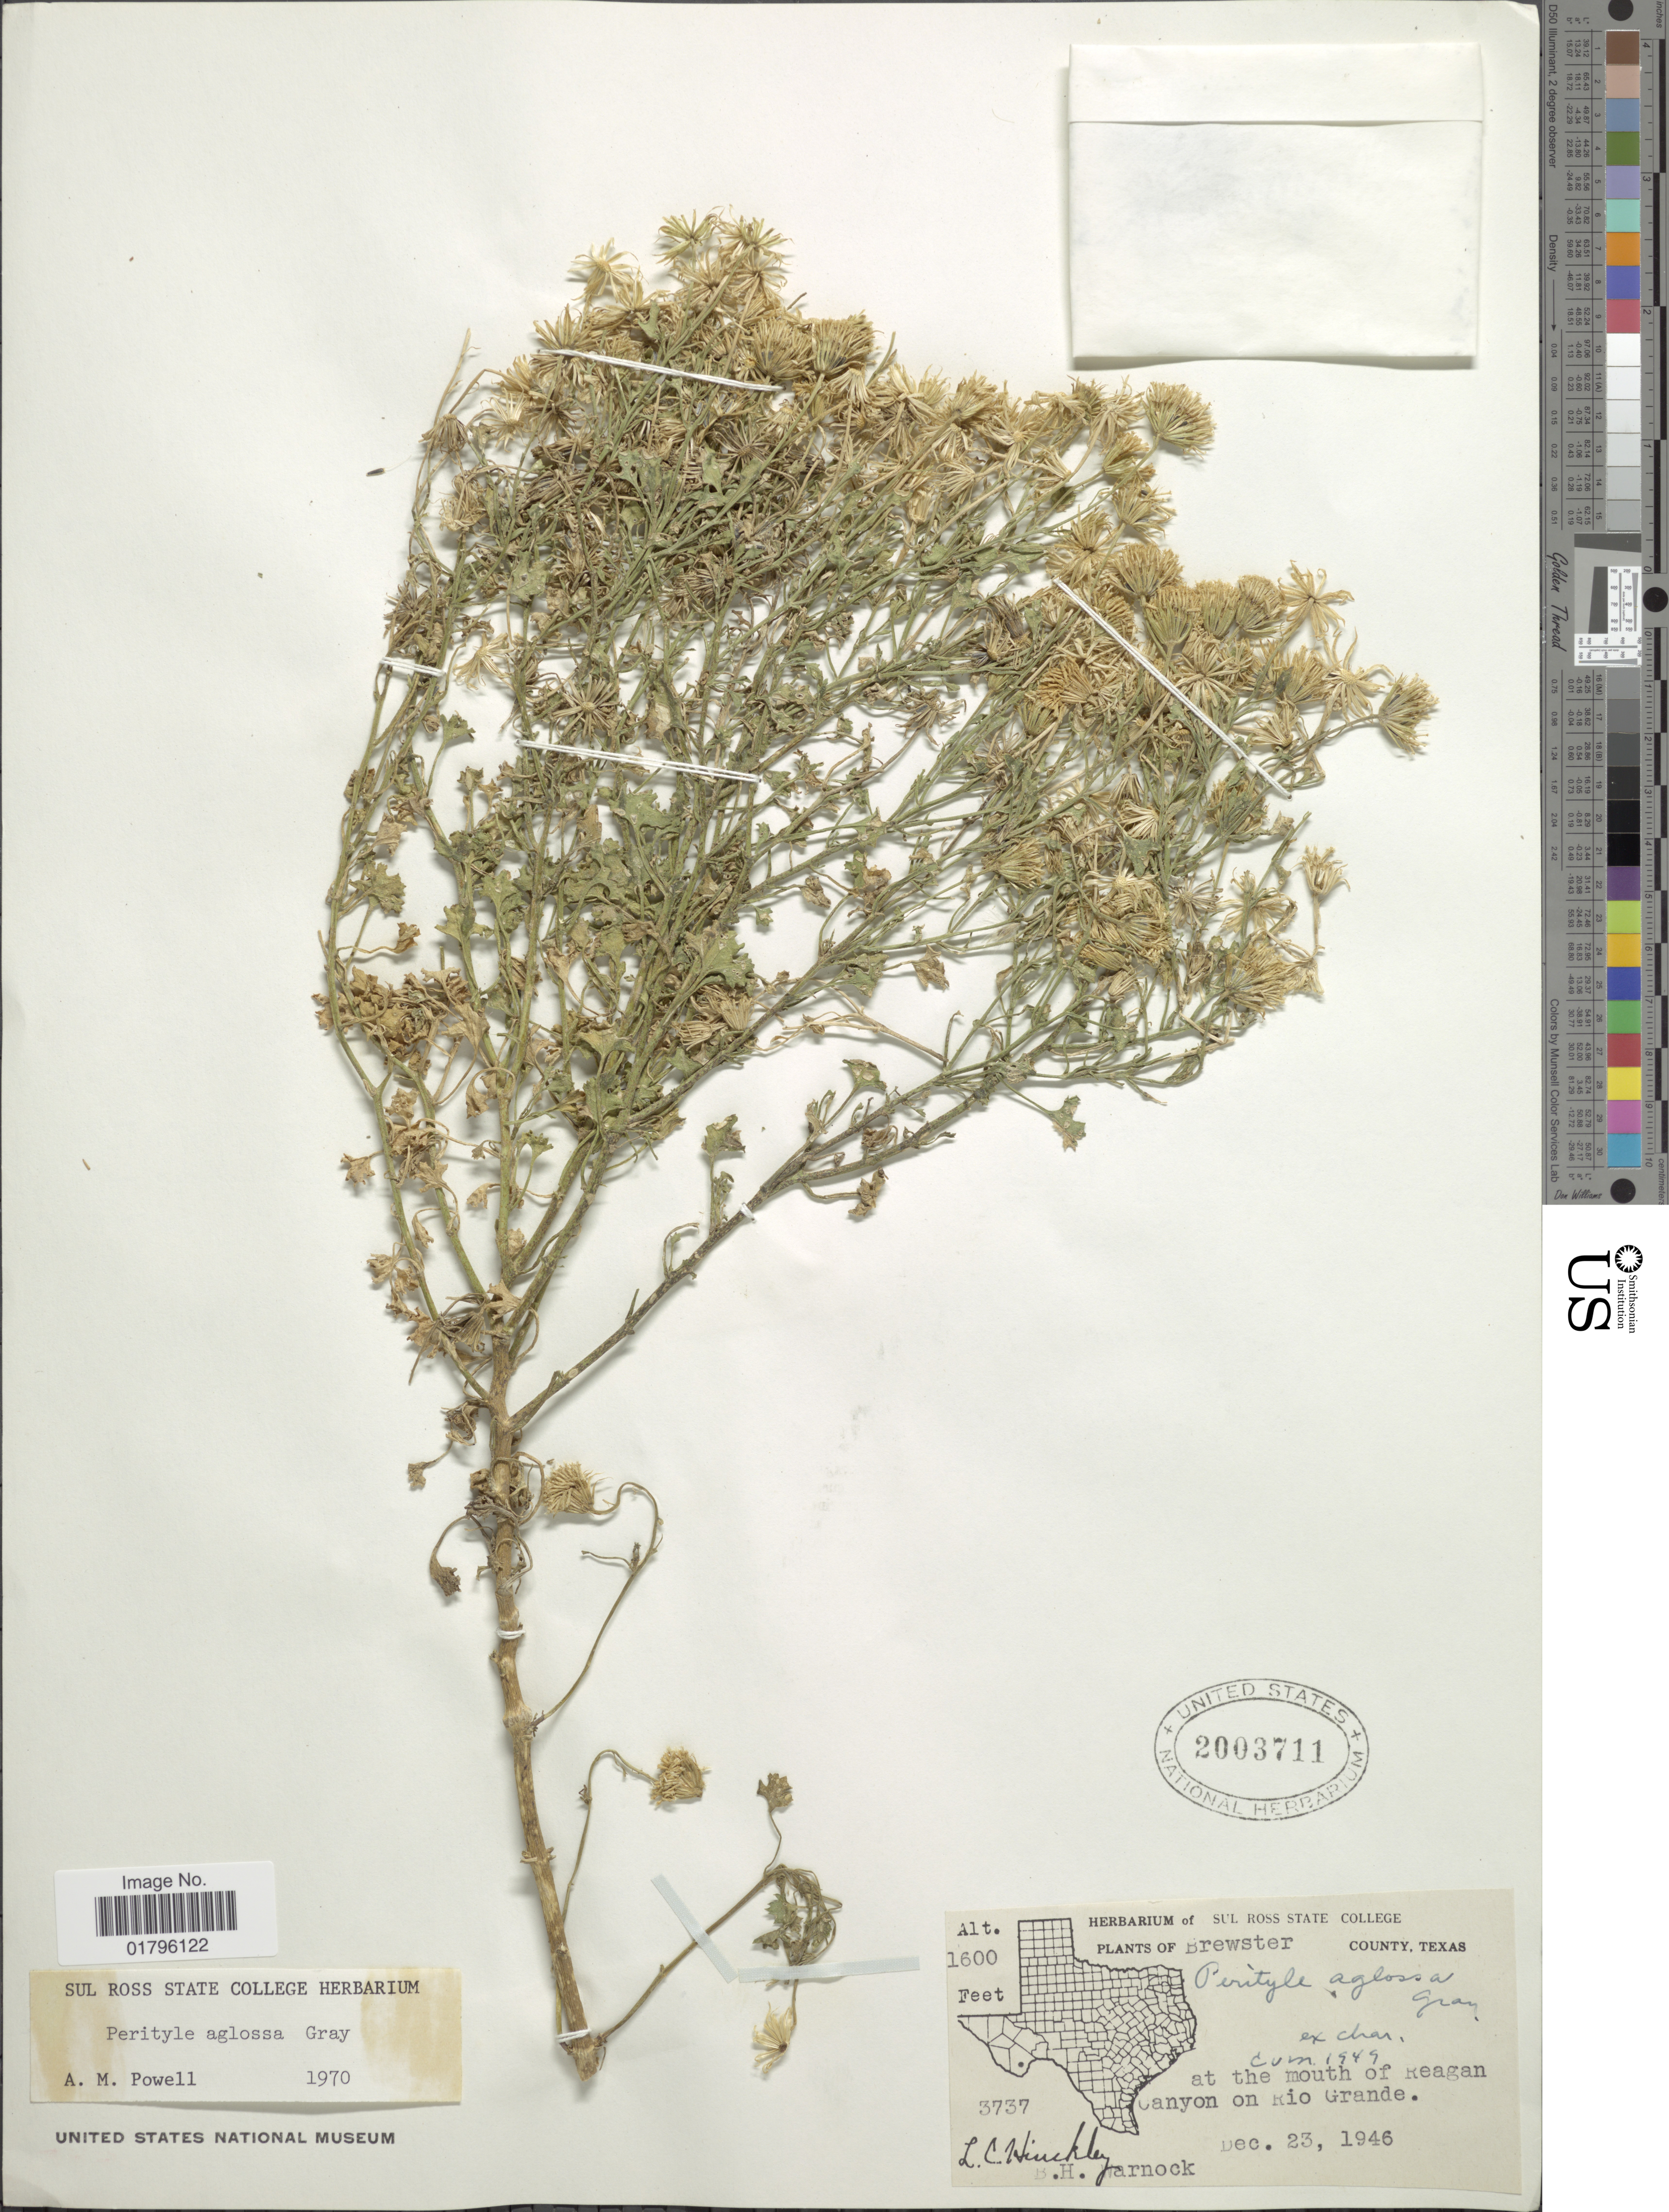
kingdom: Plantae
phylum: Tracheophyta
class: Magnoliopsida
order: Asterales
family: Asteraceae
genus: Perityle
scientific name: Perityle aglossa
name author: A. Gray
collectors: L. Hinckley & B. H. Warnock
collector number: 3737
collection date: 1946-12-23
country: United States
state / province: Texas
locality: Brewster County. at the mouth of Reagan Canyon on Rio Grande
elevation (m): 488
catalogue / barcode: US 2003711